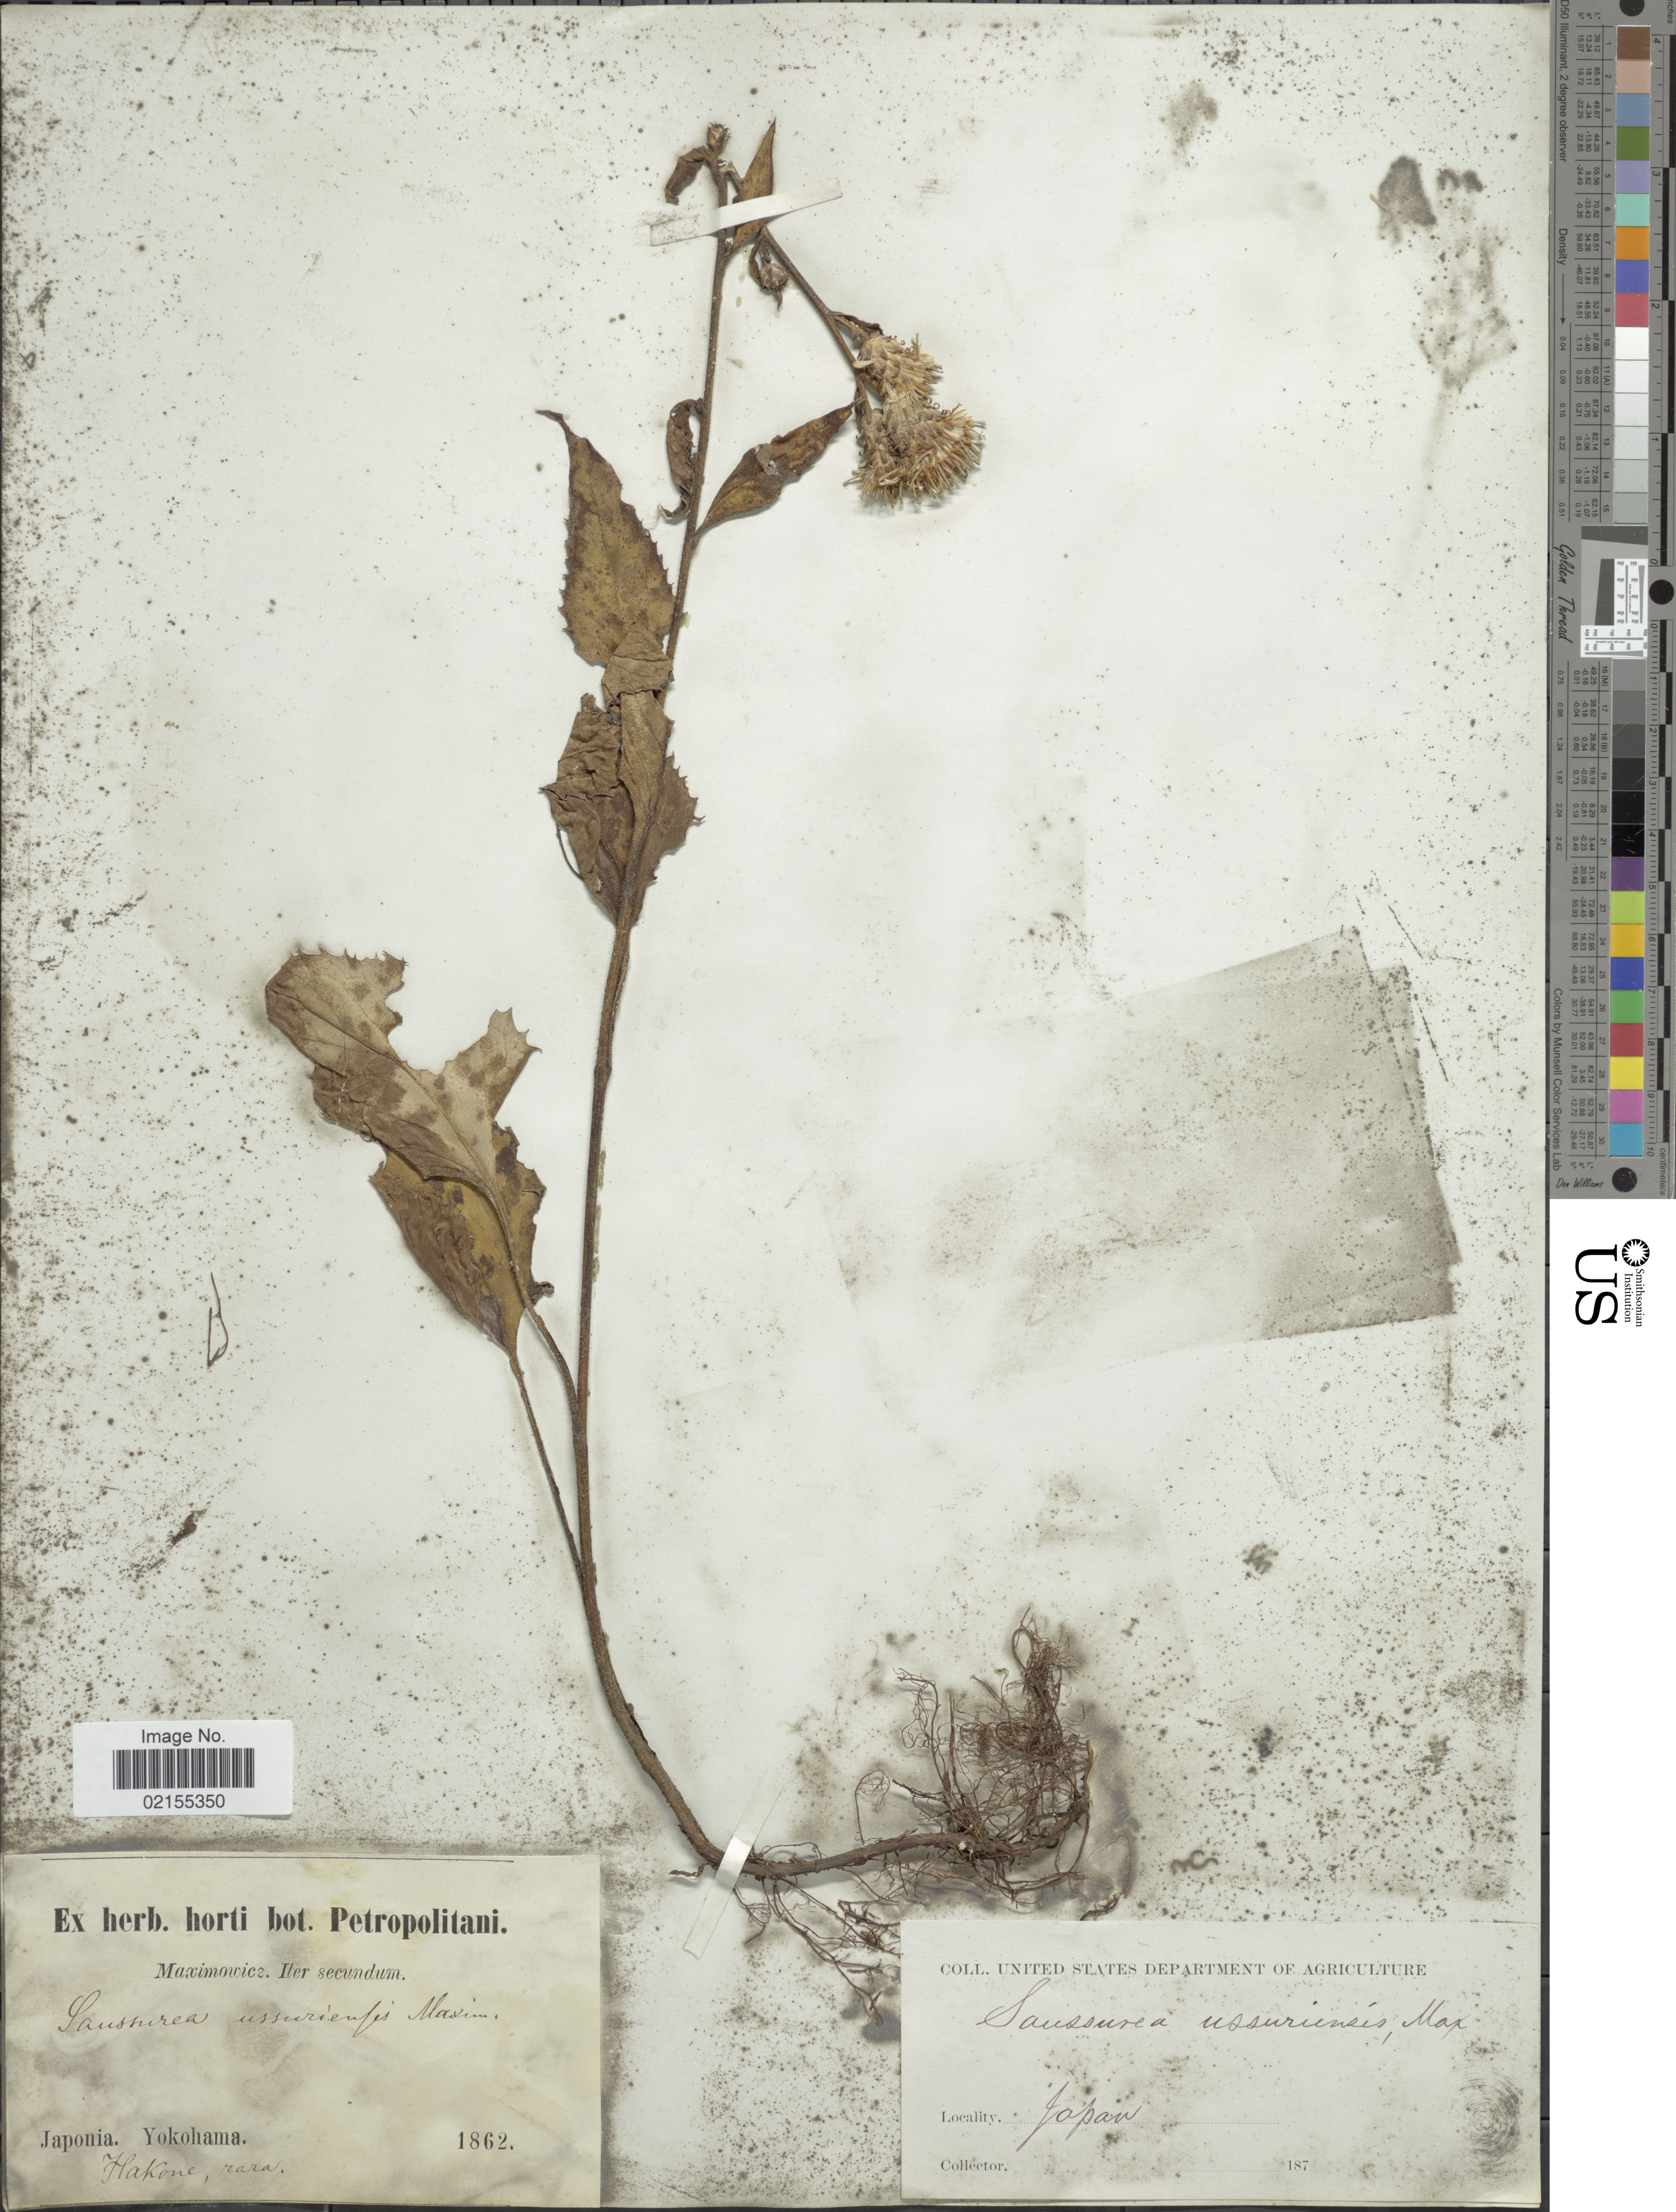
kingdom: Plantae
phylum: Tracheophyta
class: Magnoliopsida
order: Asterales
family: Asteraceae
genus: Saussurea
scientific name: Saussurea ussuriensis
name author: Maxim.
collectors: ex Herb. Horti Bot. Petropolitani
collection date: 1862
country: Japan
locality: Japonia, Yokohama, Hakone